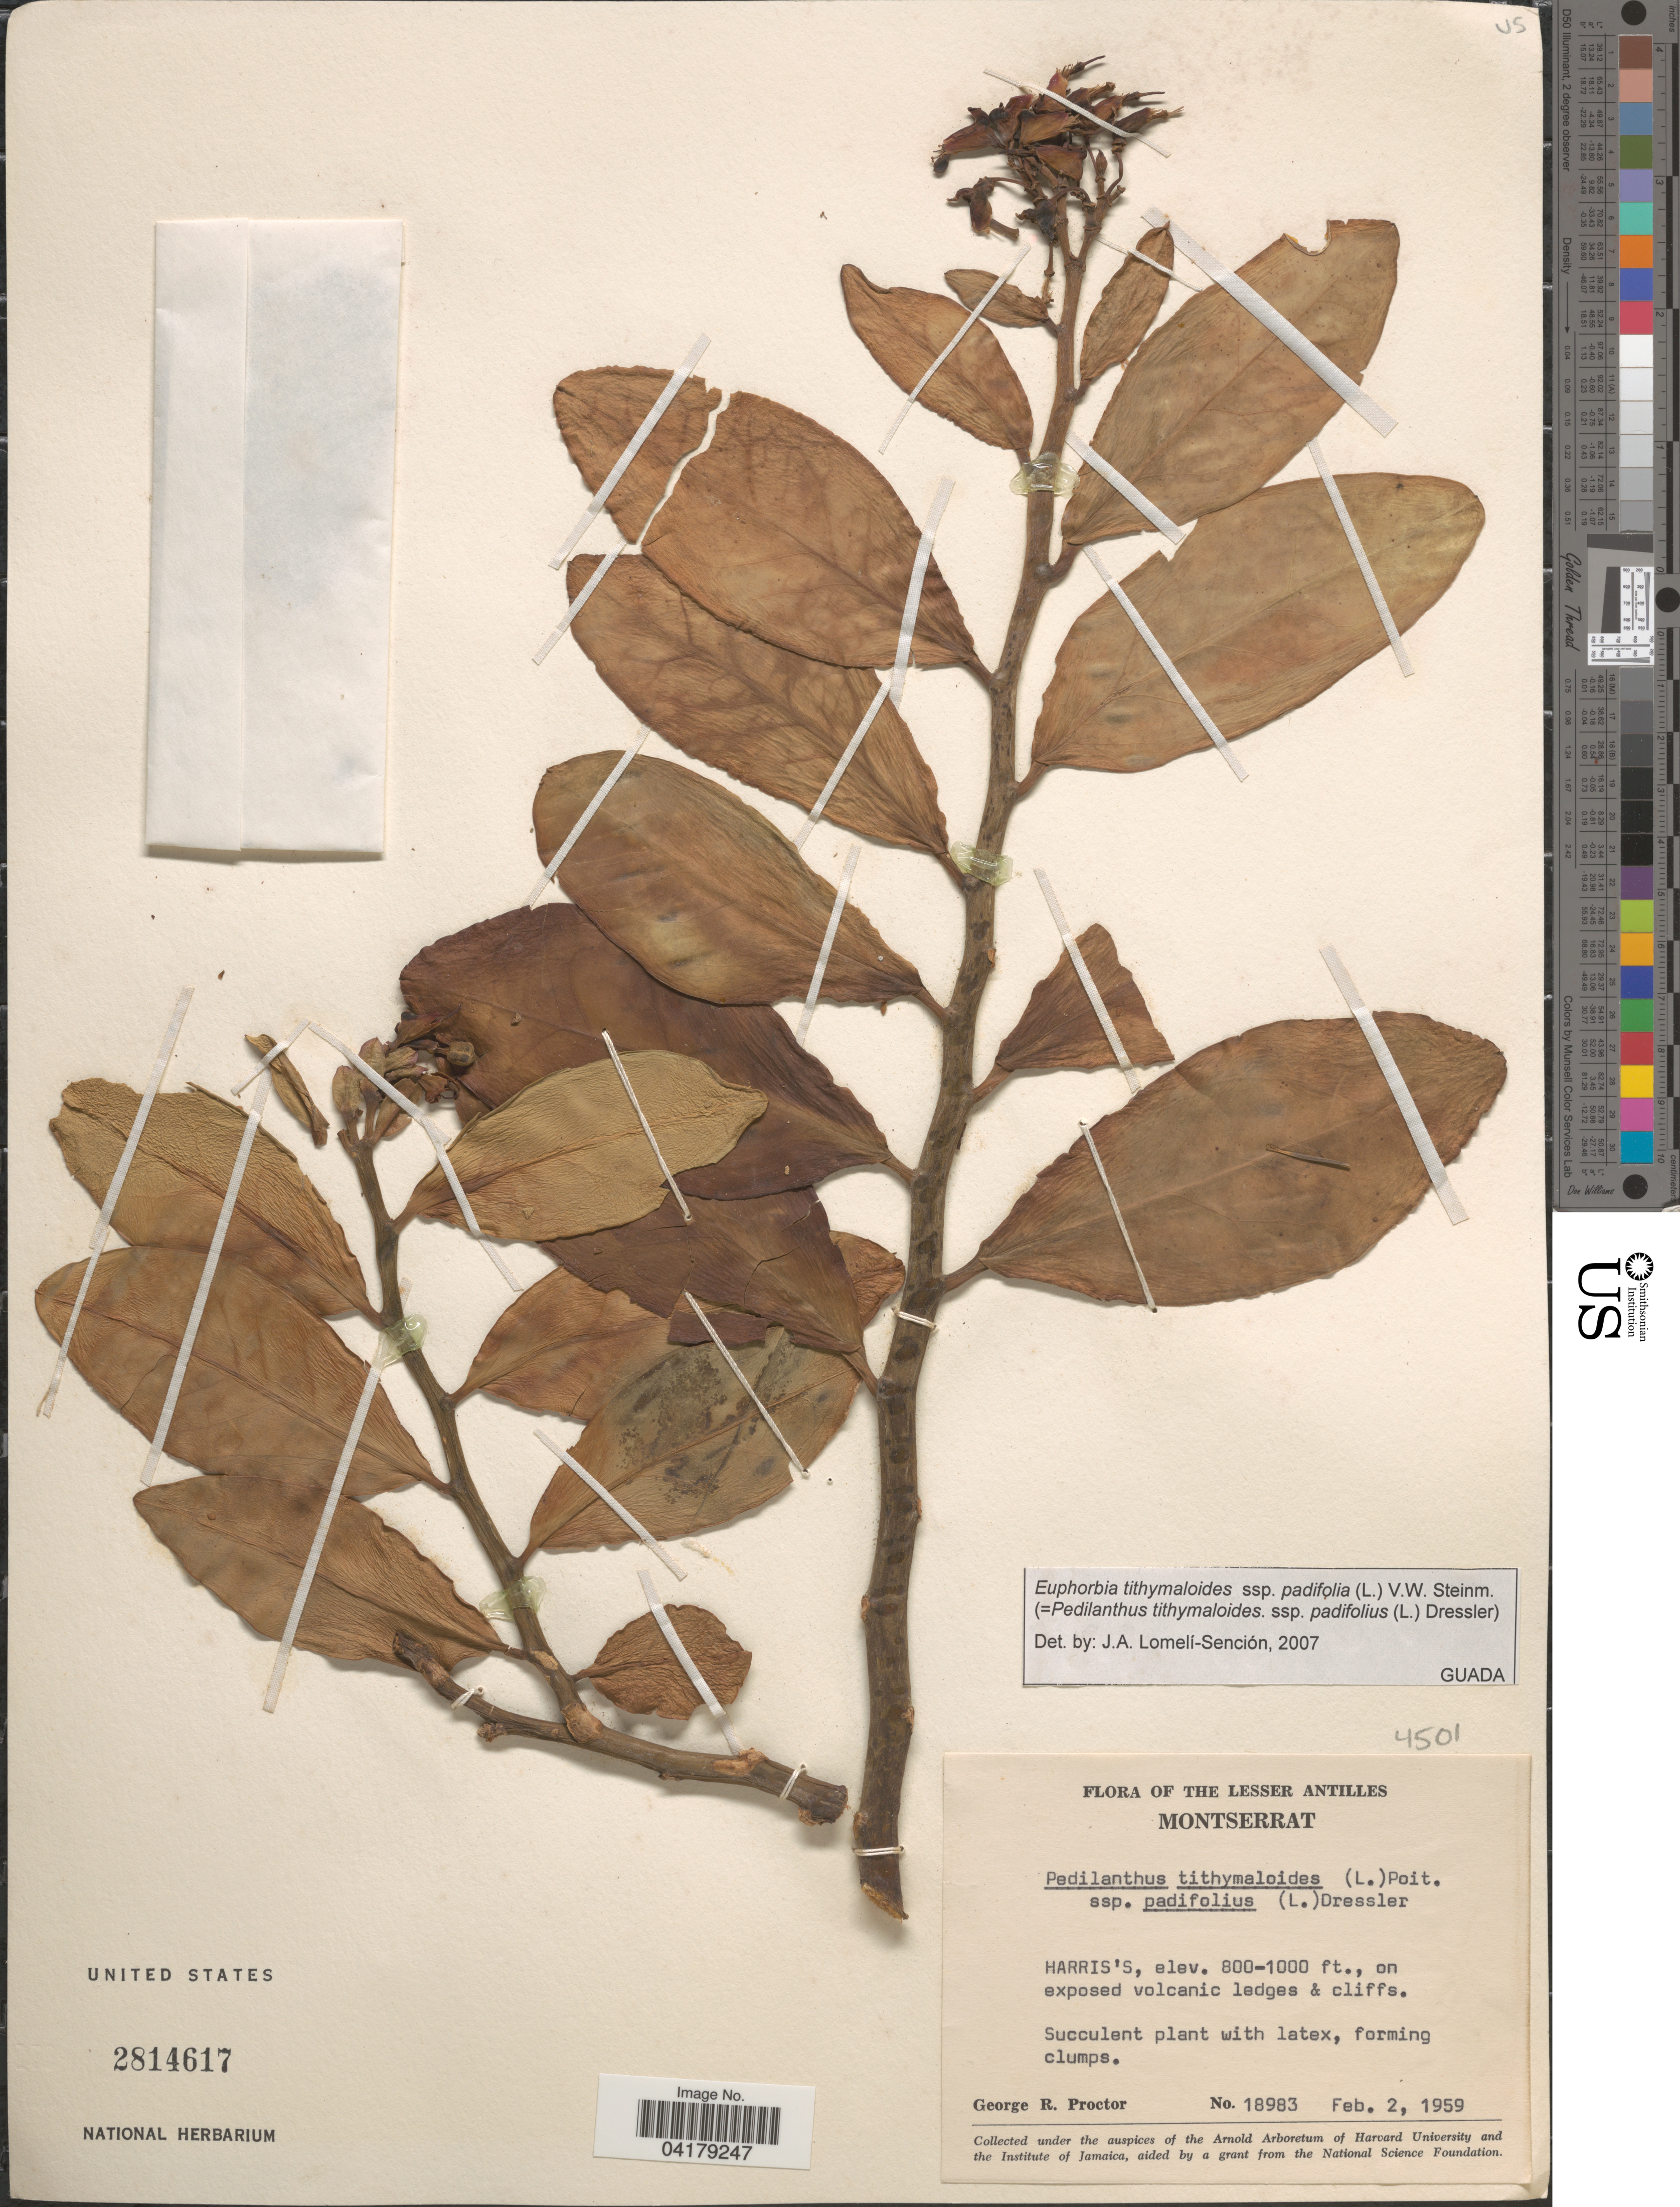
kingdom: Plantae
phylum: Tracheophyta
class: Magnoliopsida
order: Malpighiales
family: Euphorbiaceae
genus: Euphorbia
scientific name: Euphorbia tithymaloides subsp. padifolia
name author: (L.) V.W. Steinm.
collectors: G. Proctor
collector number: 18983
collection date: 1959-02-02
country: Montserrat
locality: The Lesser Antilles. Harris's.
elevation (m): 244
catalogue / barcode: US 2814617